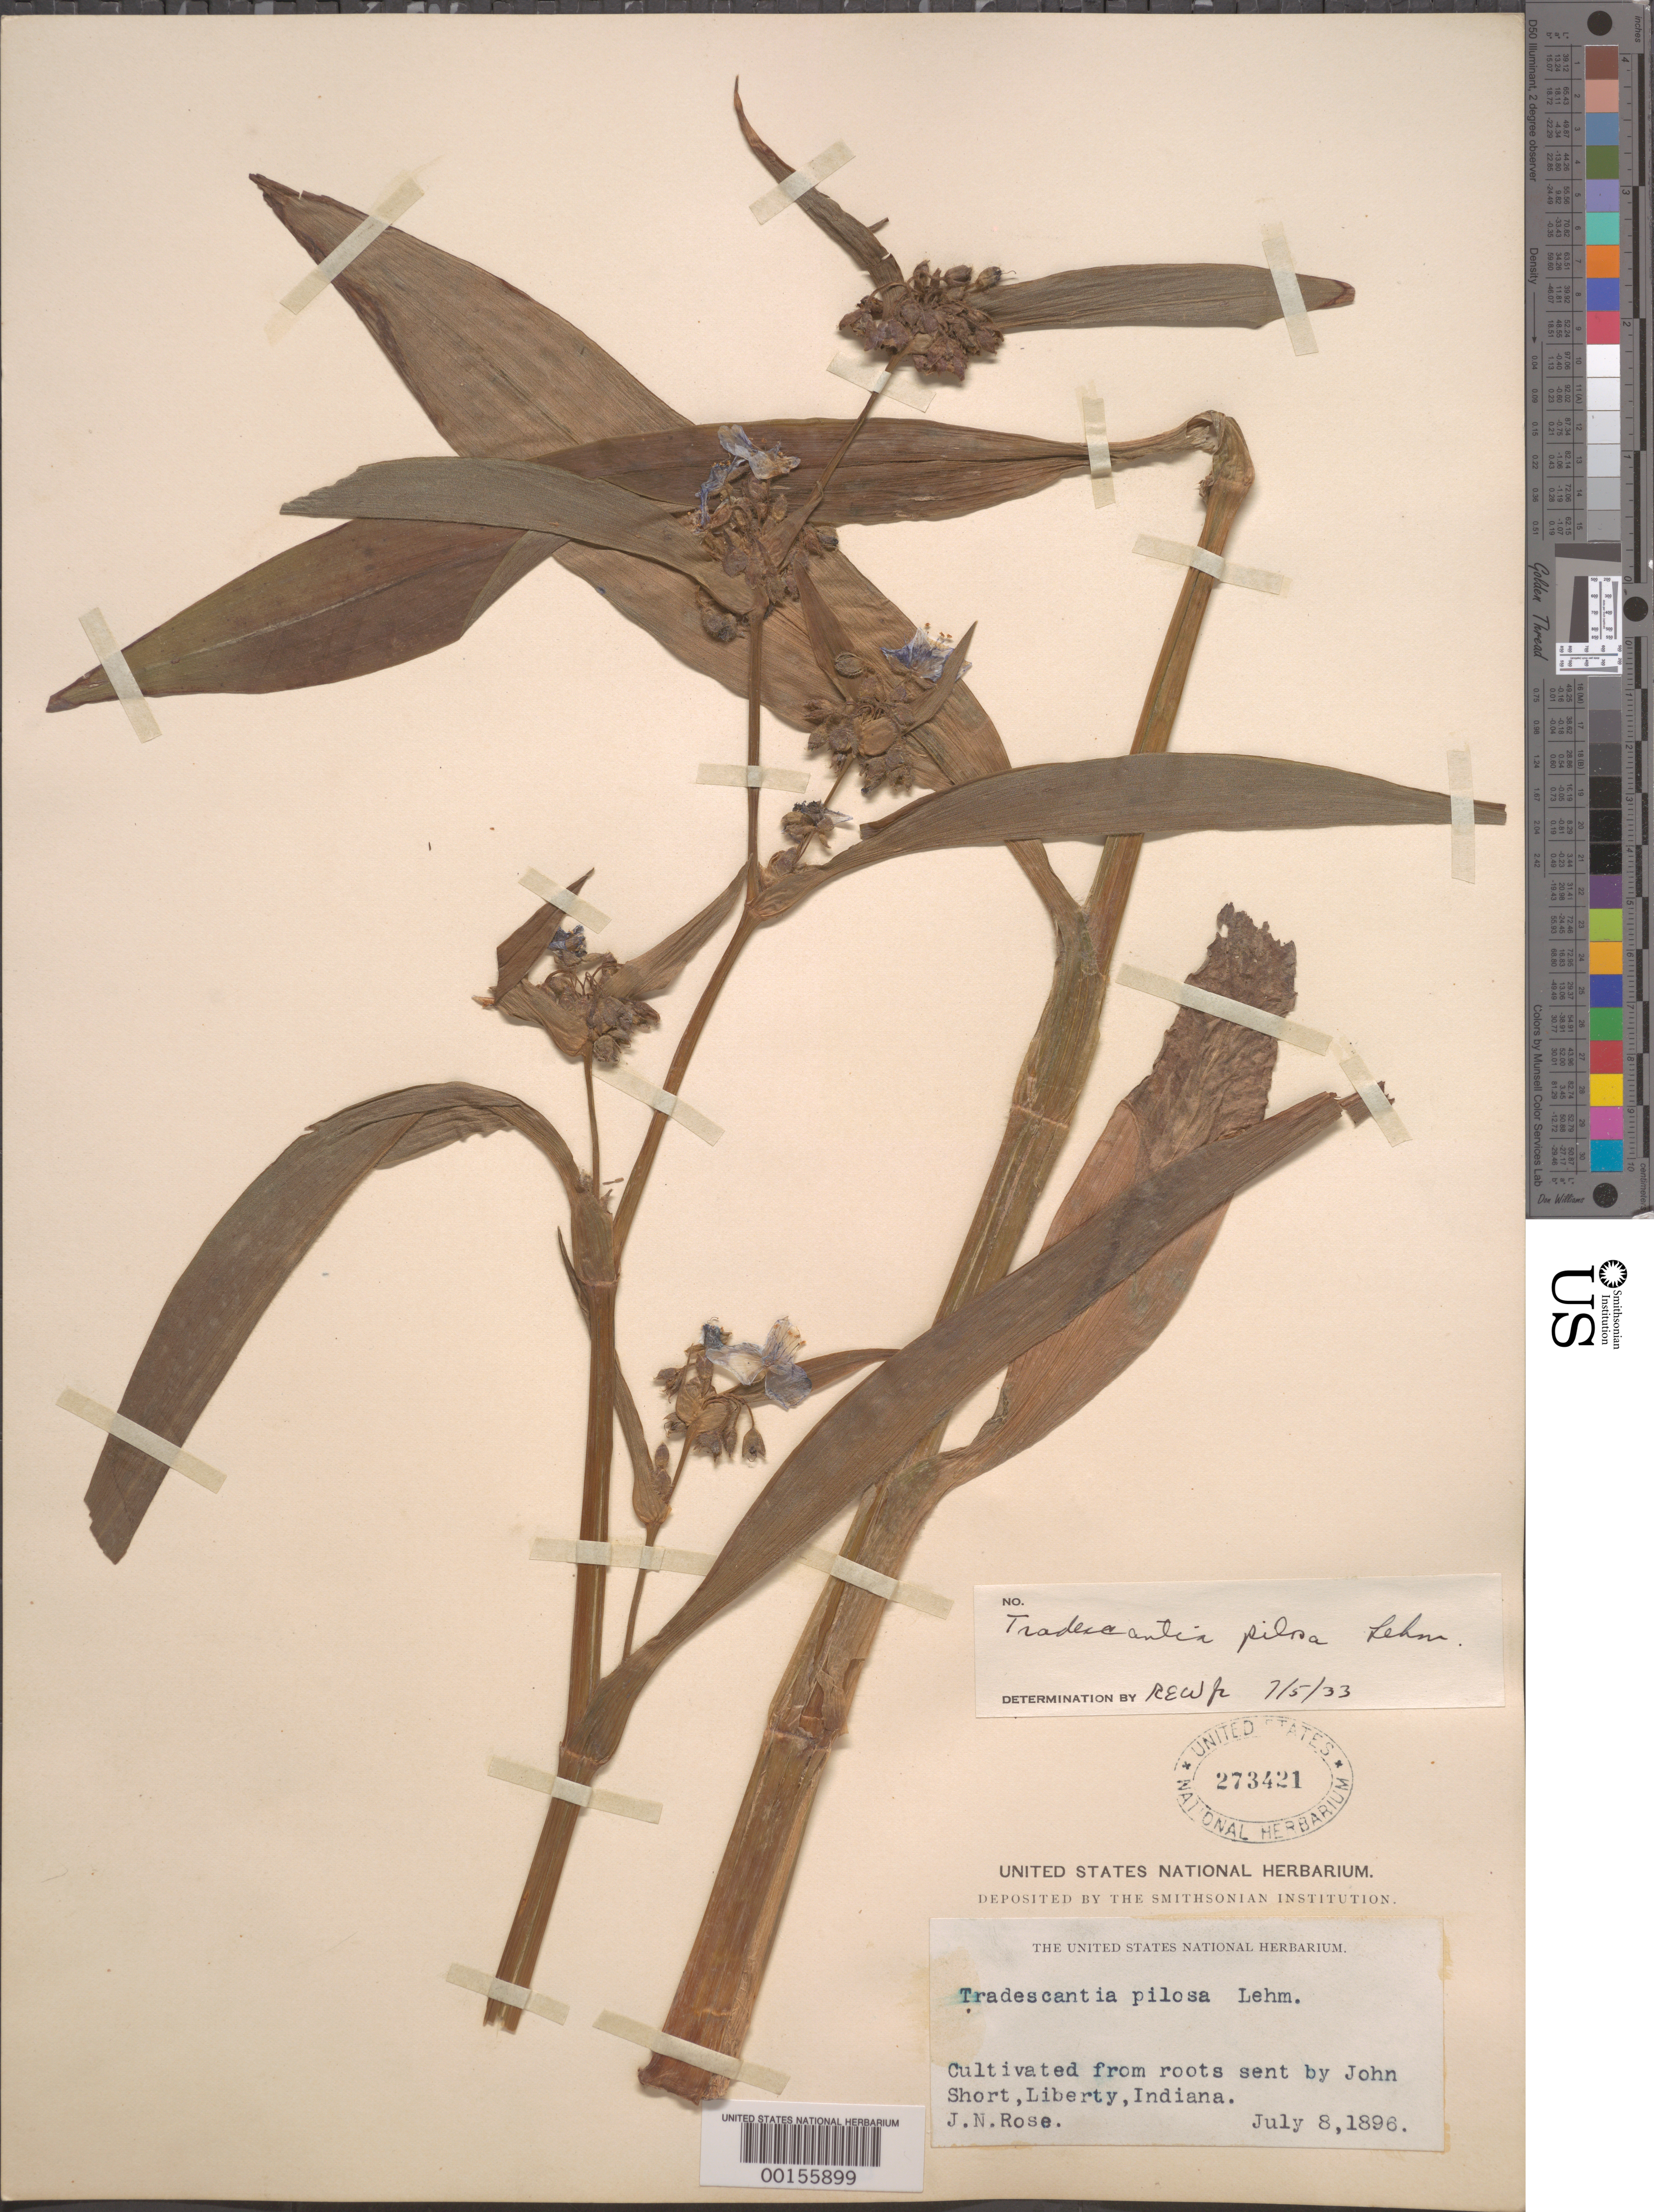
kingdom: Plantae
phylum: Tracheophyta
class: Liliopsida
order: Commelinales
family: Commelinaceae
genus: Tradescantia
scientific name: Tradescantia subaspera var. subaspera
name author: Ker Gawl.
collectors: J. N. Rose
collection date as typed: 08 Jul 1896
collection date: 1896-07-08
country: United States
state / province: Indiana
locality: Liberty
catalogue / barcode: US 273421